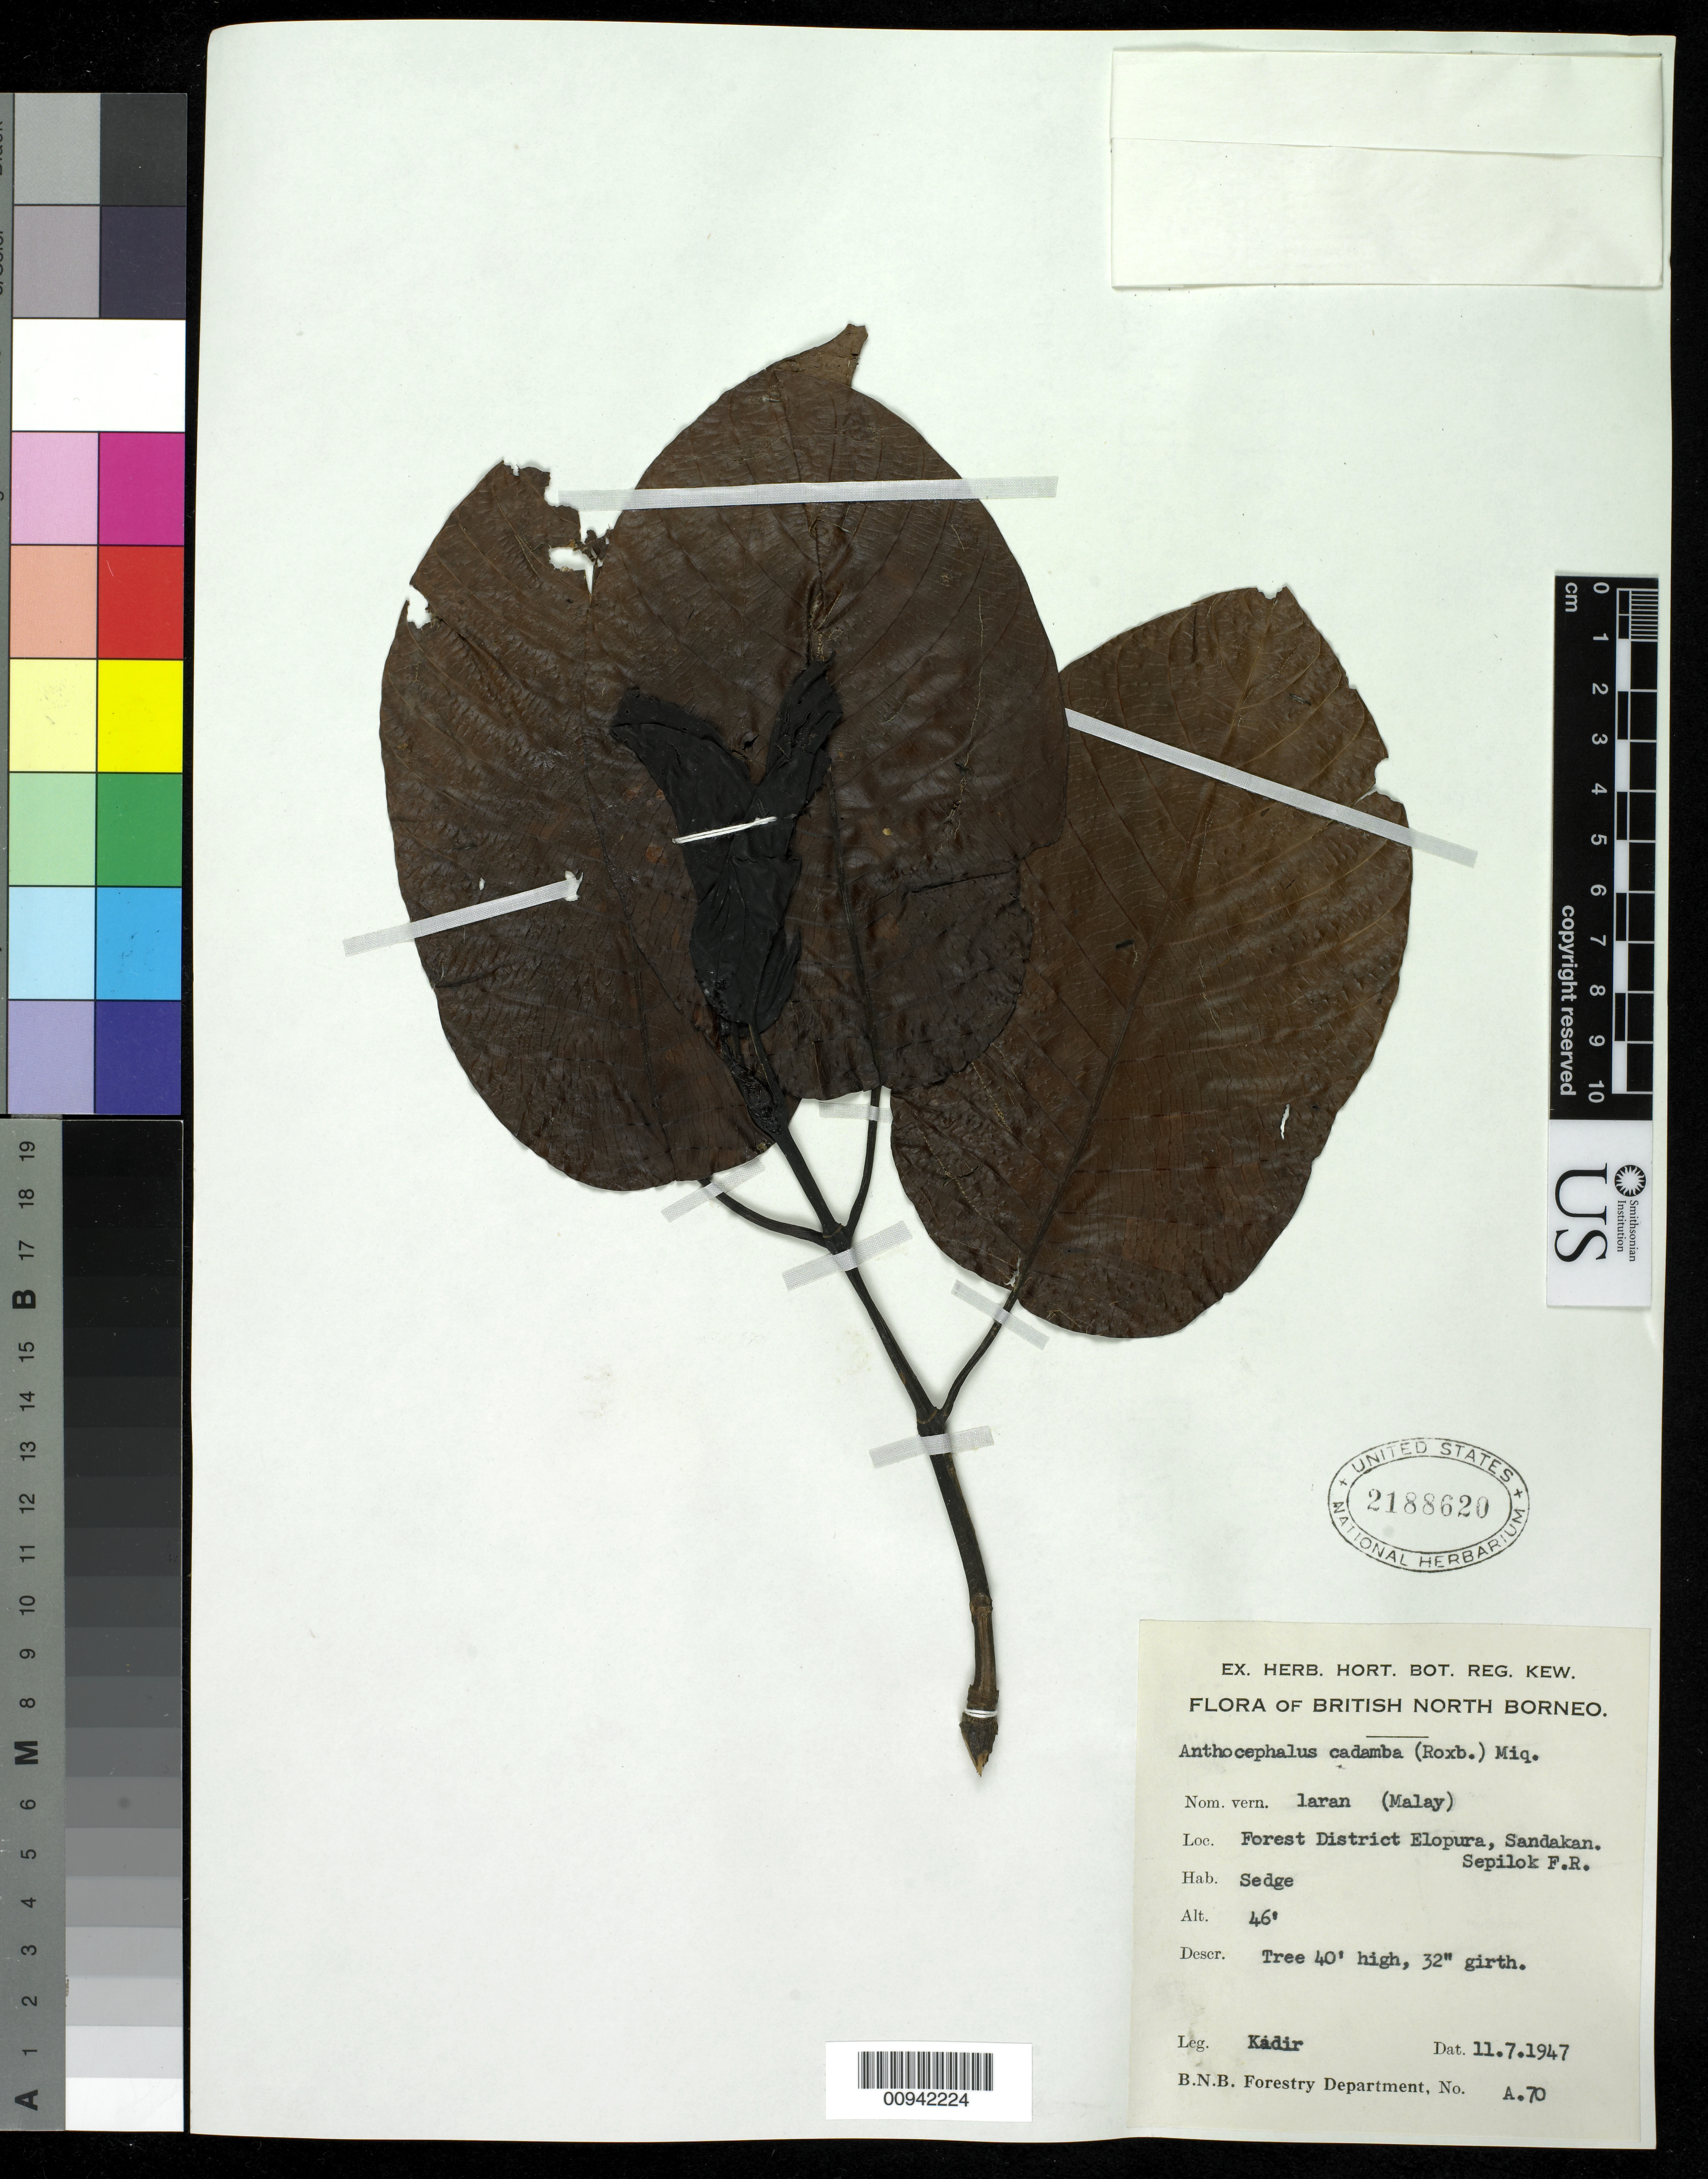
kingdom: Plantae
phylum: Tracheophyta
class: Magnoliopsida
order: Gentianales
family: Rubiaceae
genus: Anthocephalus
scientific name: Anthocephalus cadamba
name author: (Roxb.) Miq.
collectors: Kadir Bin Abdul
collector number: A 70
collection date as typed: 11 Jul 1947 or 07 Nov 1947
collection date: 1947-07-11 or 1947-11-07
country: Malaysia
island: Borneo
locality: British North Borneo, Forest District Elopura, Sandakan. Sepilok F.R.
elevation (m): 14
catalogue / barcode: US 2188620